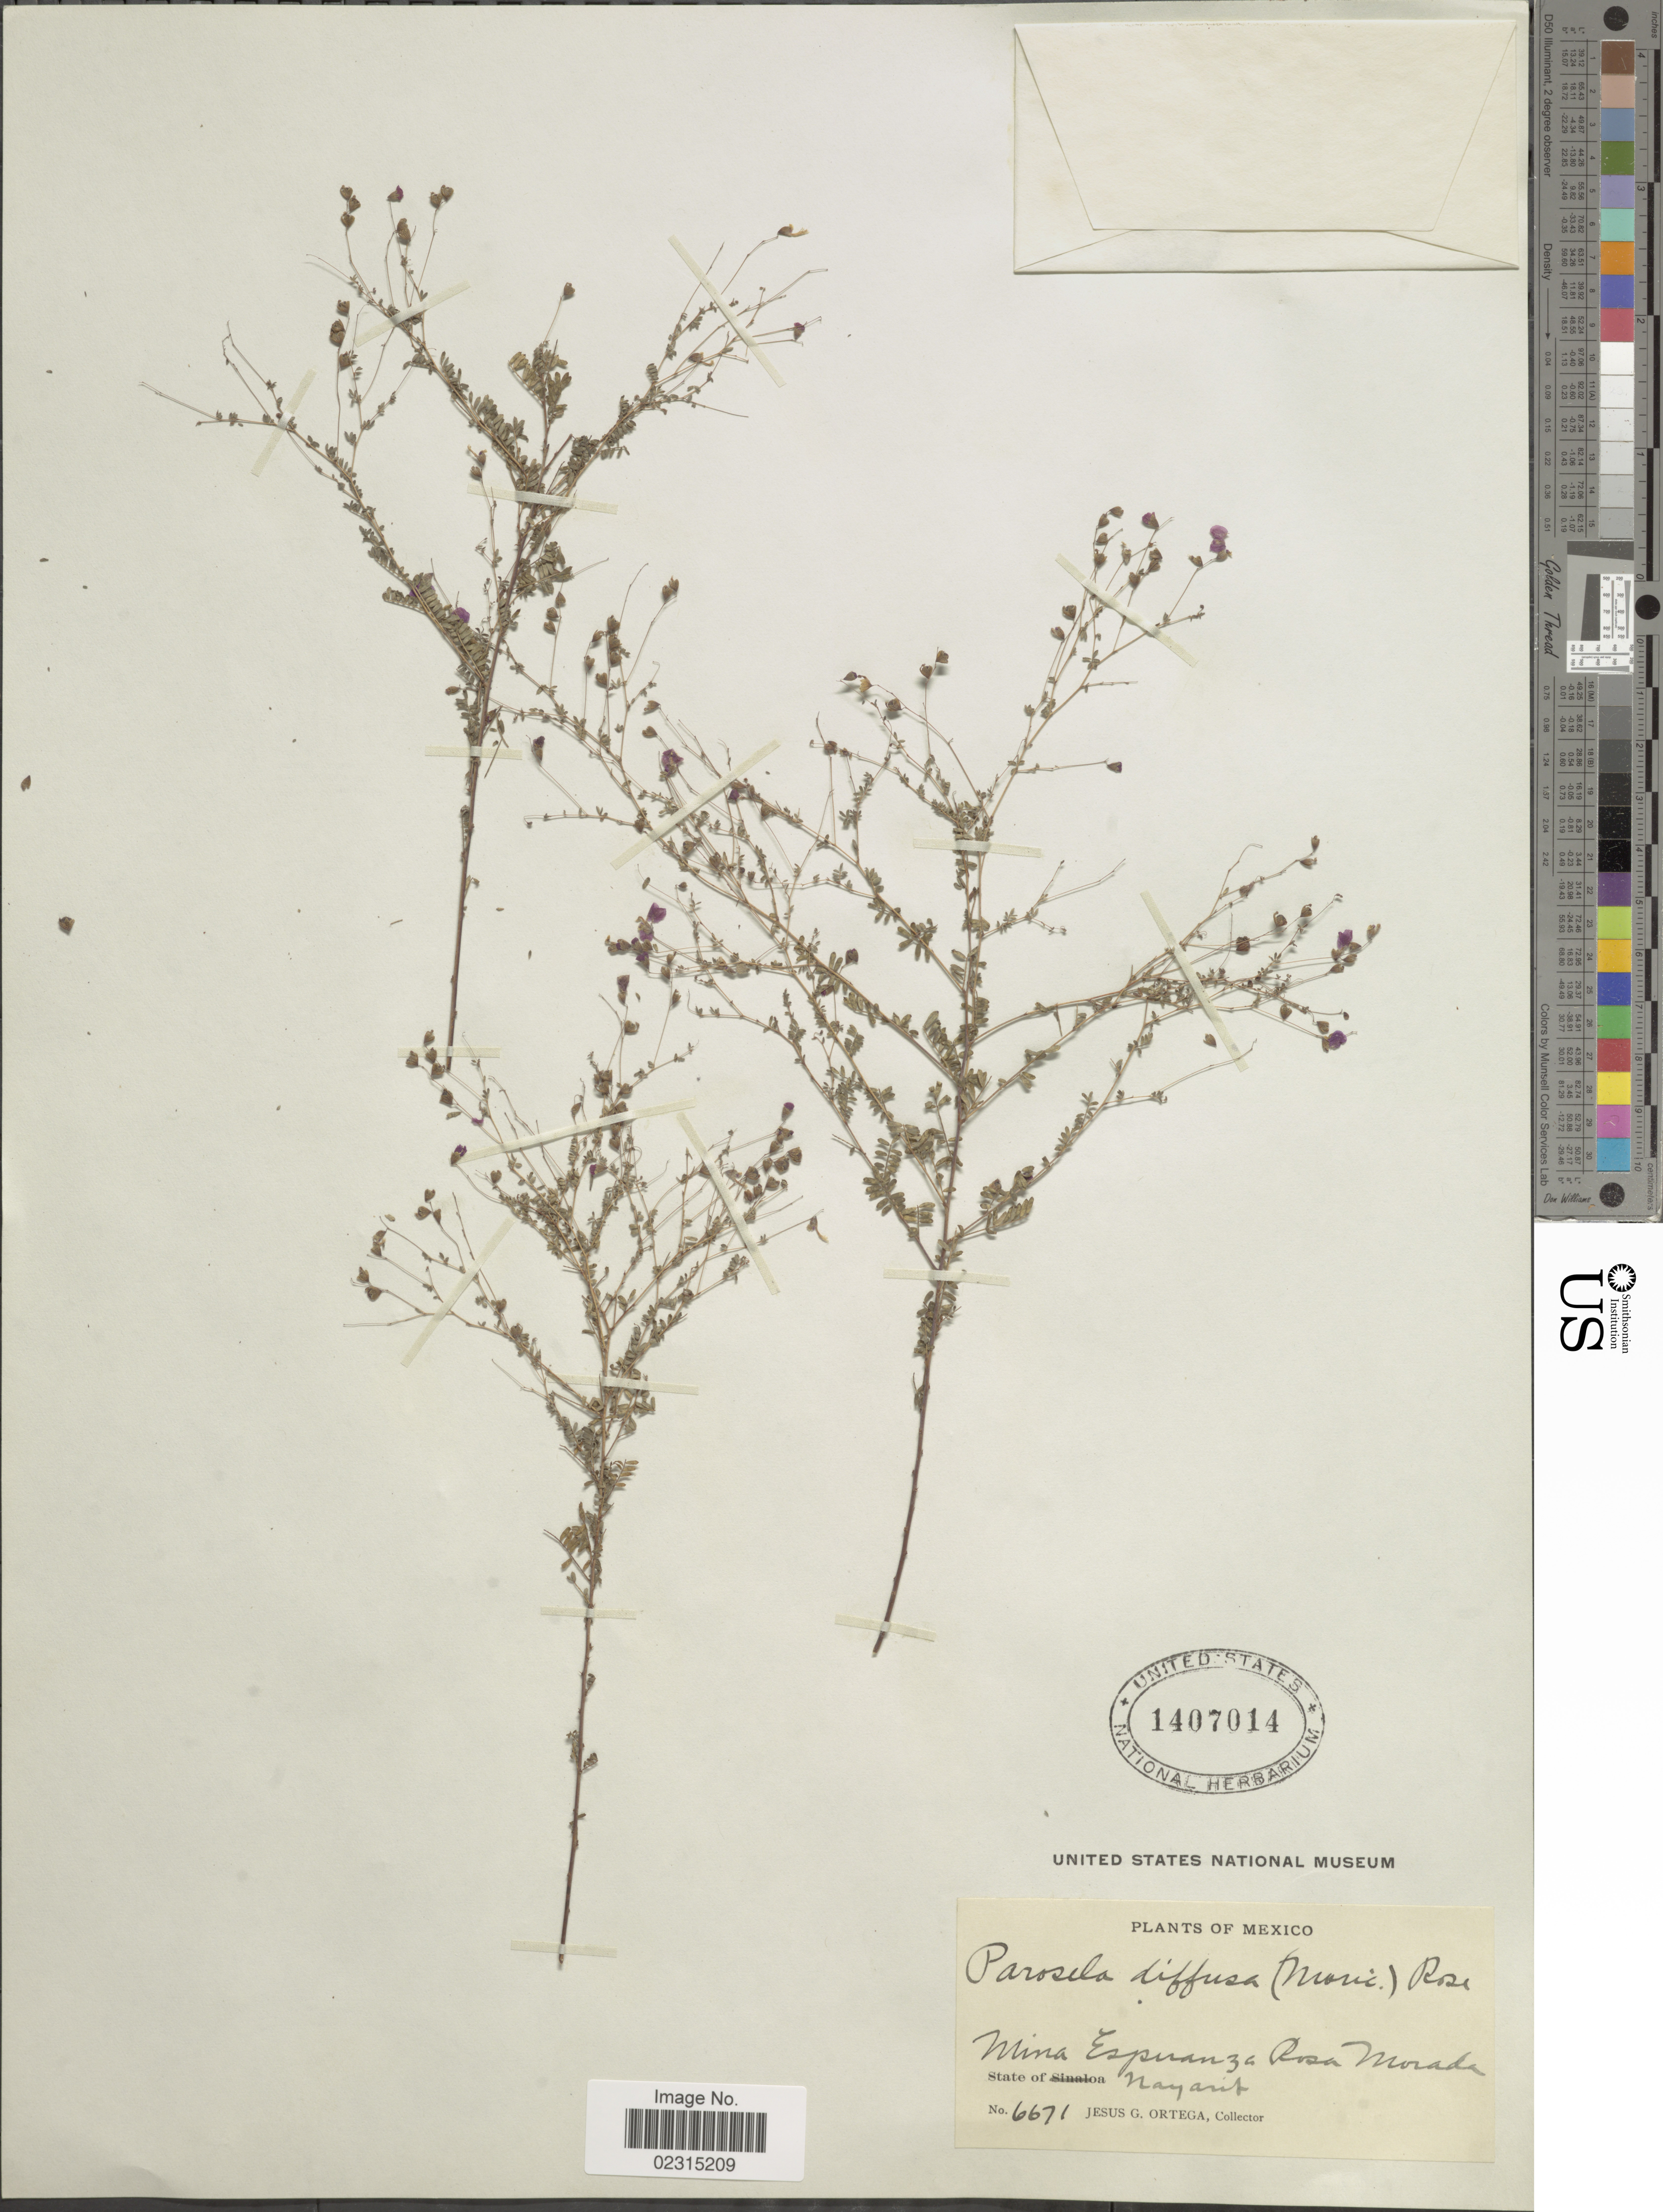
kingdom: Plantae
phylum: Tracheophyta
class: Magnoliopsida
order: Fabales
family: Fabaceae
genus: Marina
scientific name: Marina diffusa var. diffusa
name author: (Moric.) Barneby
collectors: J. Ortega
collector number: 6671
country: Mexico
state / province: Nayarit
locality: Mina Espinanza Rosa Morada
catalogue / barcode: US 1407014